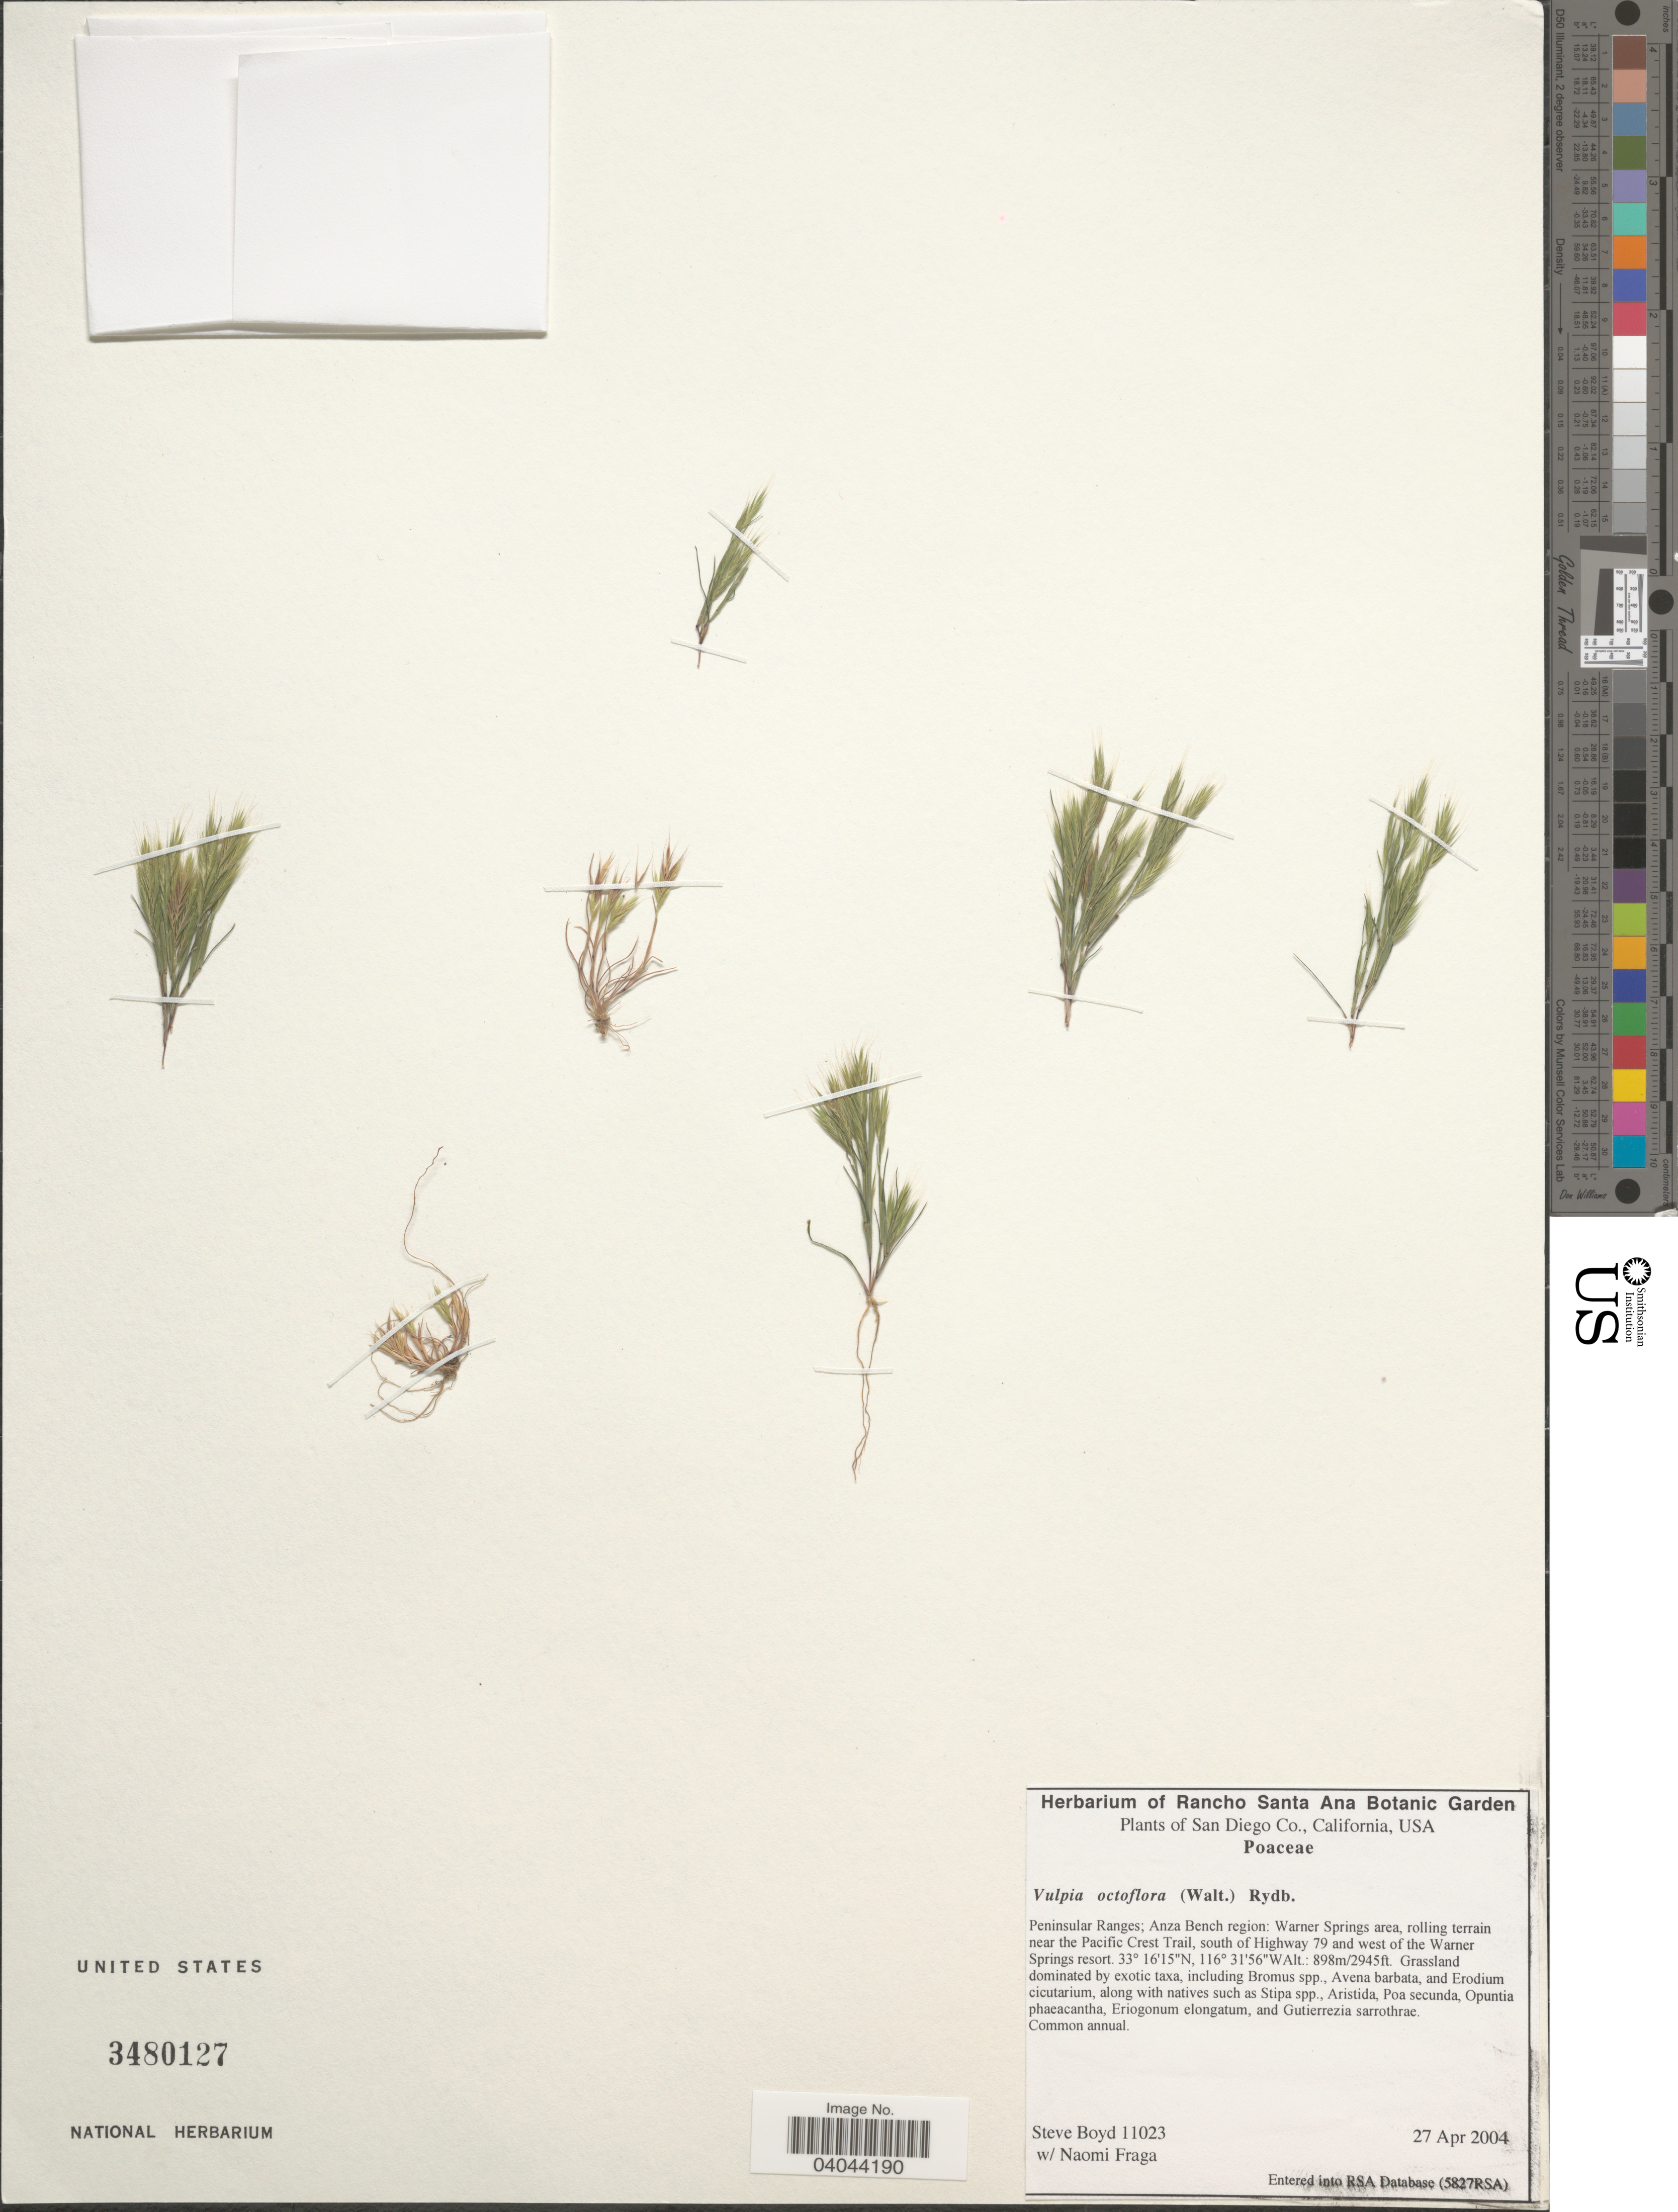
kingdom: Plantae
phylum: Tracheophyta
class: Liliopsida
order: Poales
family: Poaceae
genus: Festuca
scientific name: Festuca octoflora var. octoflora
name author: Walter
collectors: S. Boyd & N. Fraga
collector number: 11023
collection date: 2004-04-27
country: United States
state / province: California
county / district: San Diego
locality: San Diego Co. Peninsular Ranges; Anza Bench region: Warner Springs area, rolling terrain near the Pacific Crest Trail, south of Highway 79 and west of the Warner Springs resort.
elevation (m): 898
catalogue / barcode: US 3480127